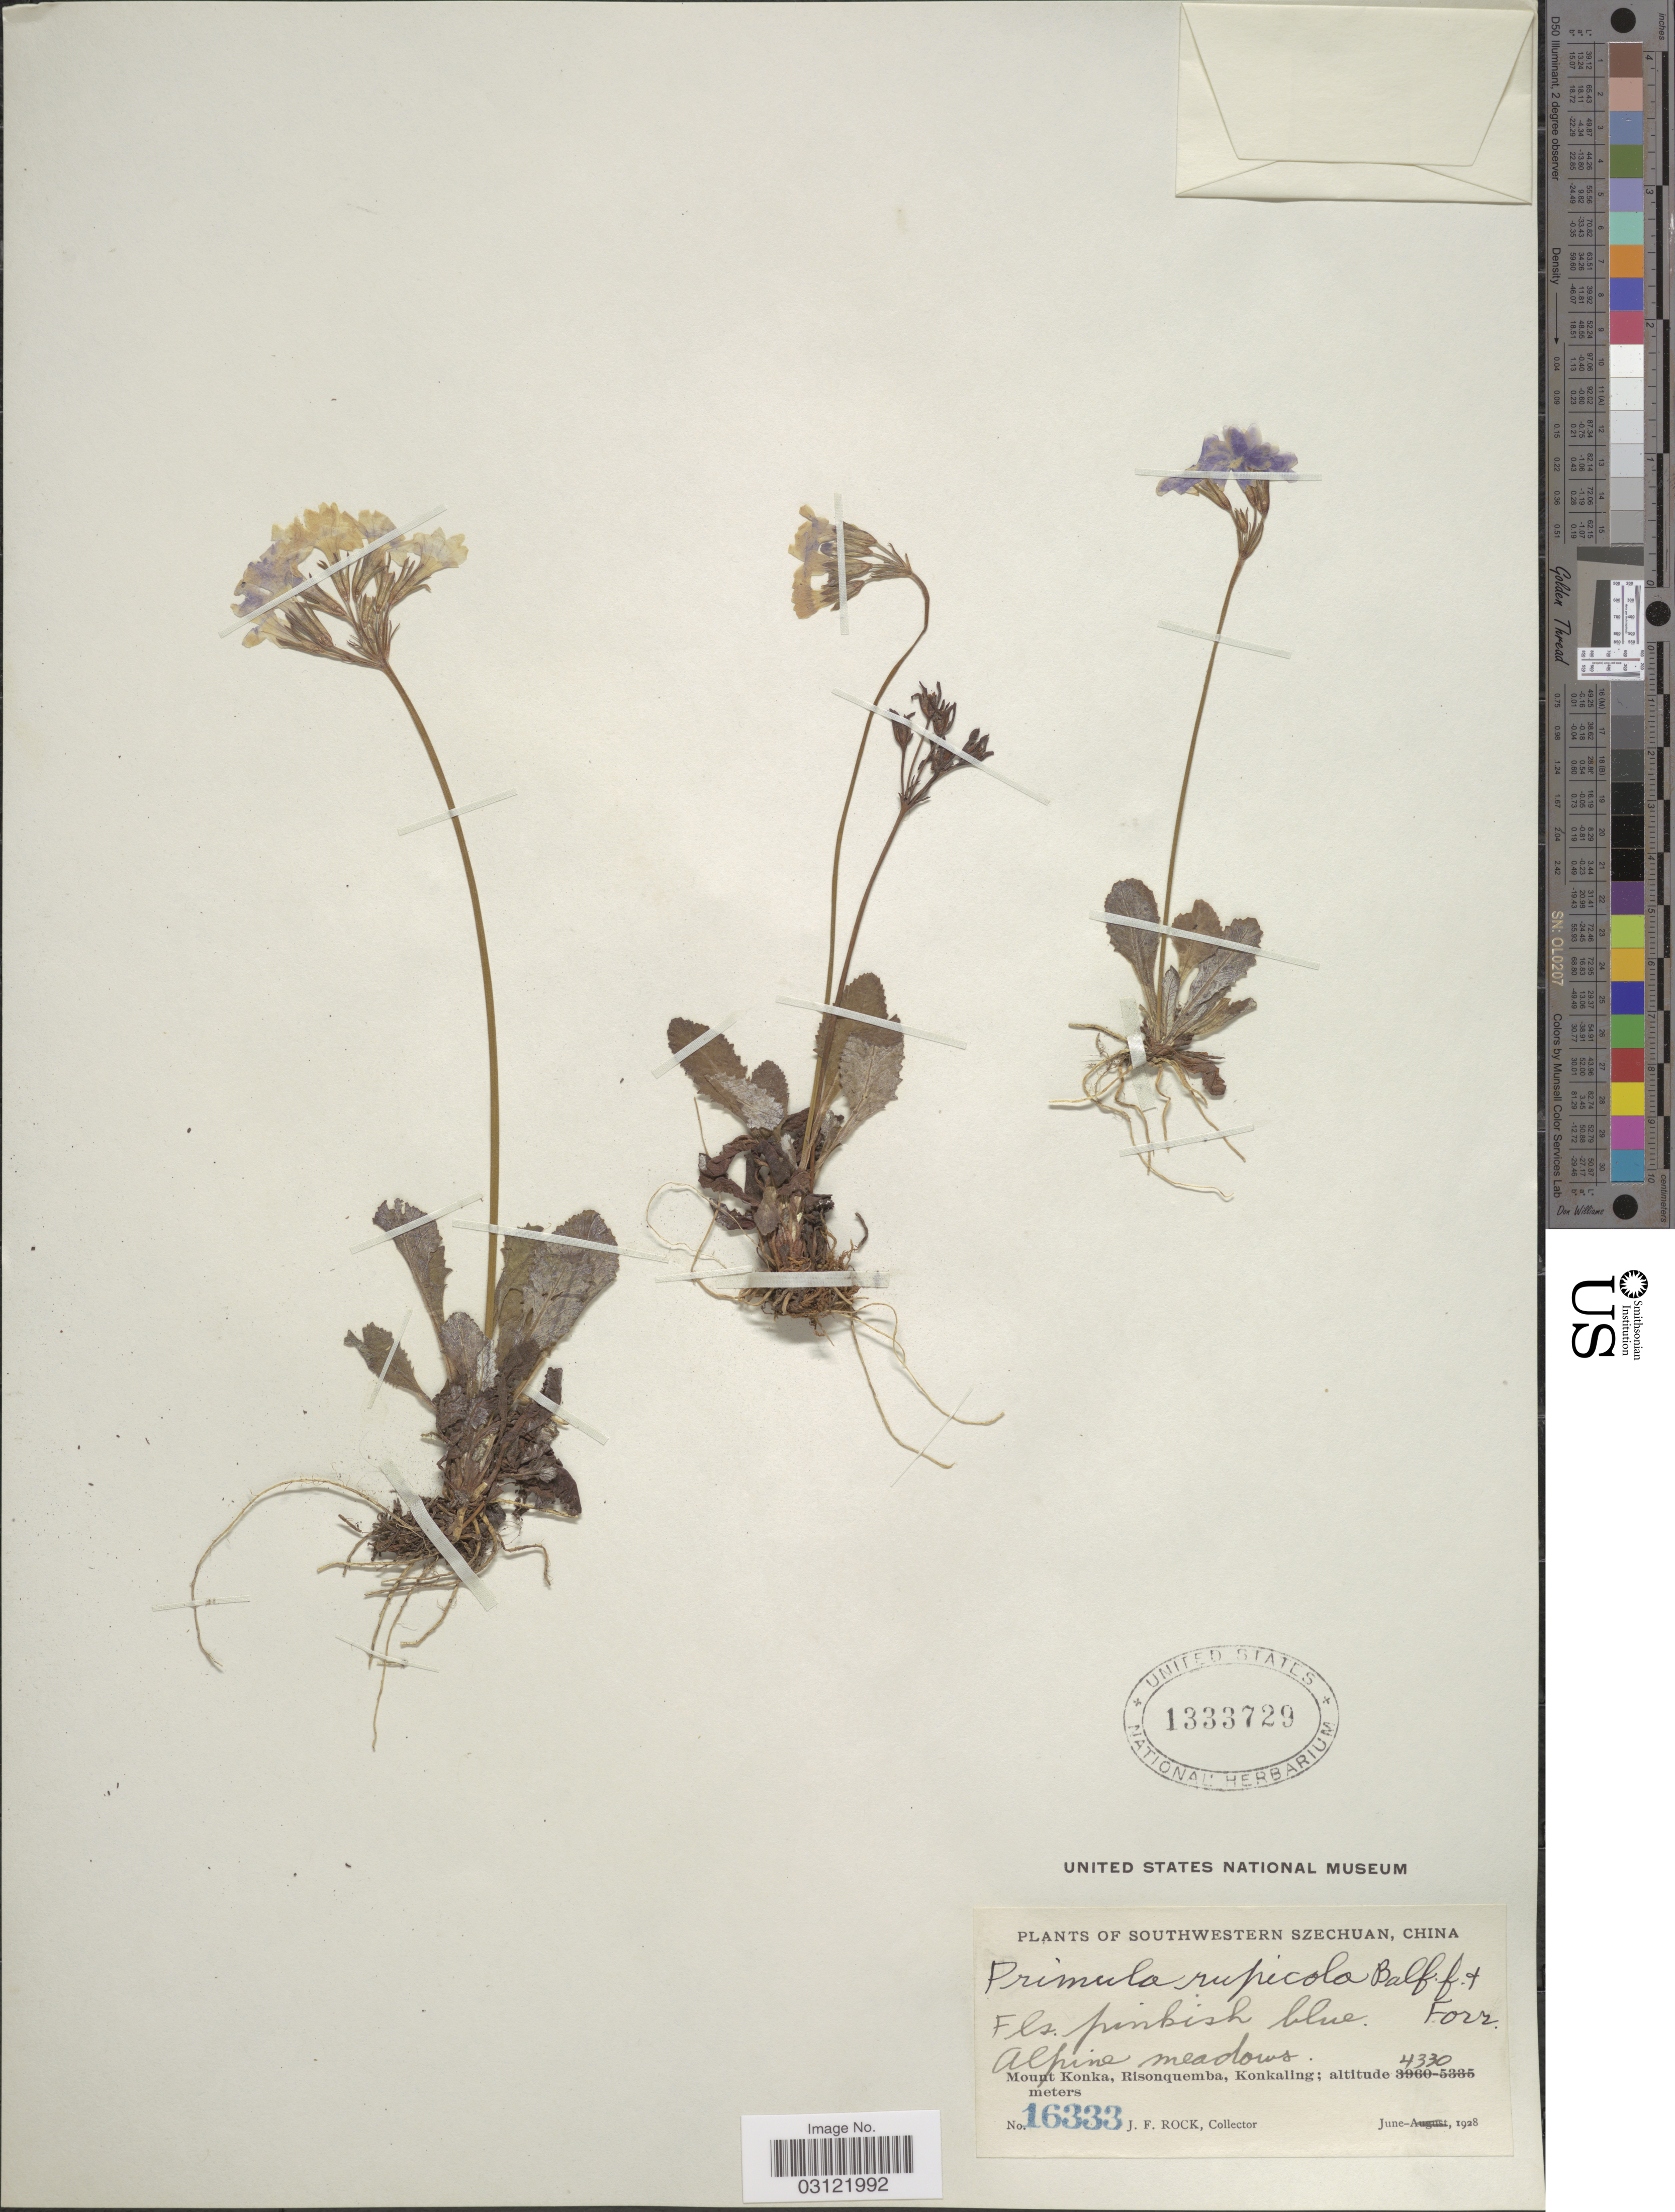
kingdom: Plantae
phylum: Tracheophyta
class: Magnoliopsida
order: Ericales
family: Primulaceae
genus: Primula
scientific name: Primula rupicola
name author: Balf. f. & Forrest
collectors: J. Rock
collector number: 16333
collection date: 1928-06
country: China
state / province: Sichuan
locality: Southwestern Szechuan, Mount Konka, Risonquemba, Konkaling.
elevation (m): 4330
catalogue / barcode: US 1333729